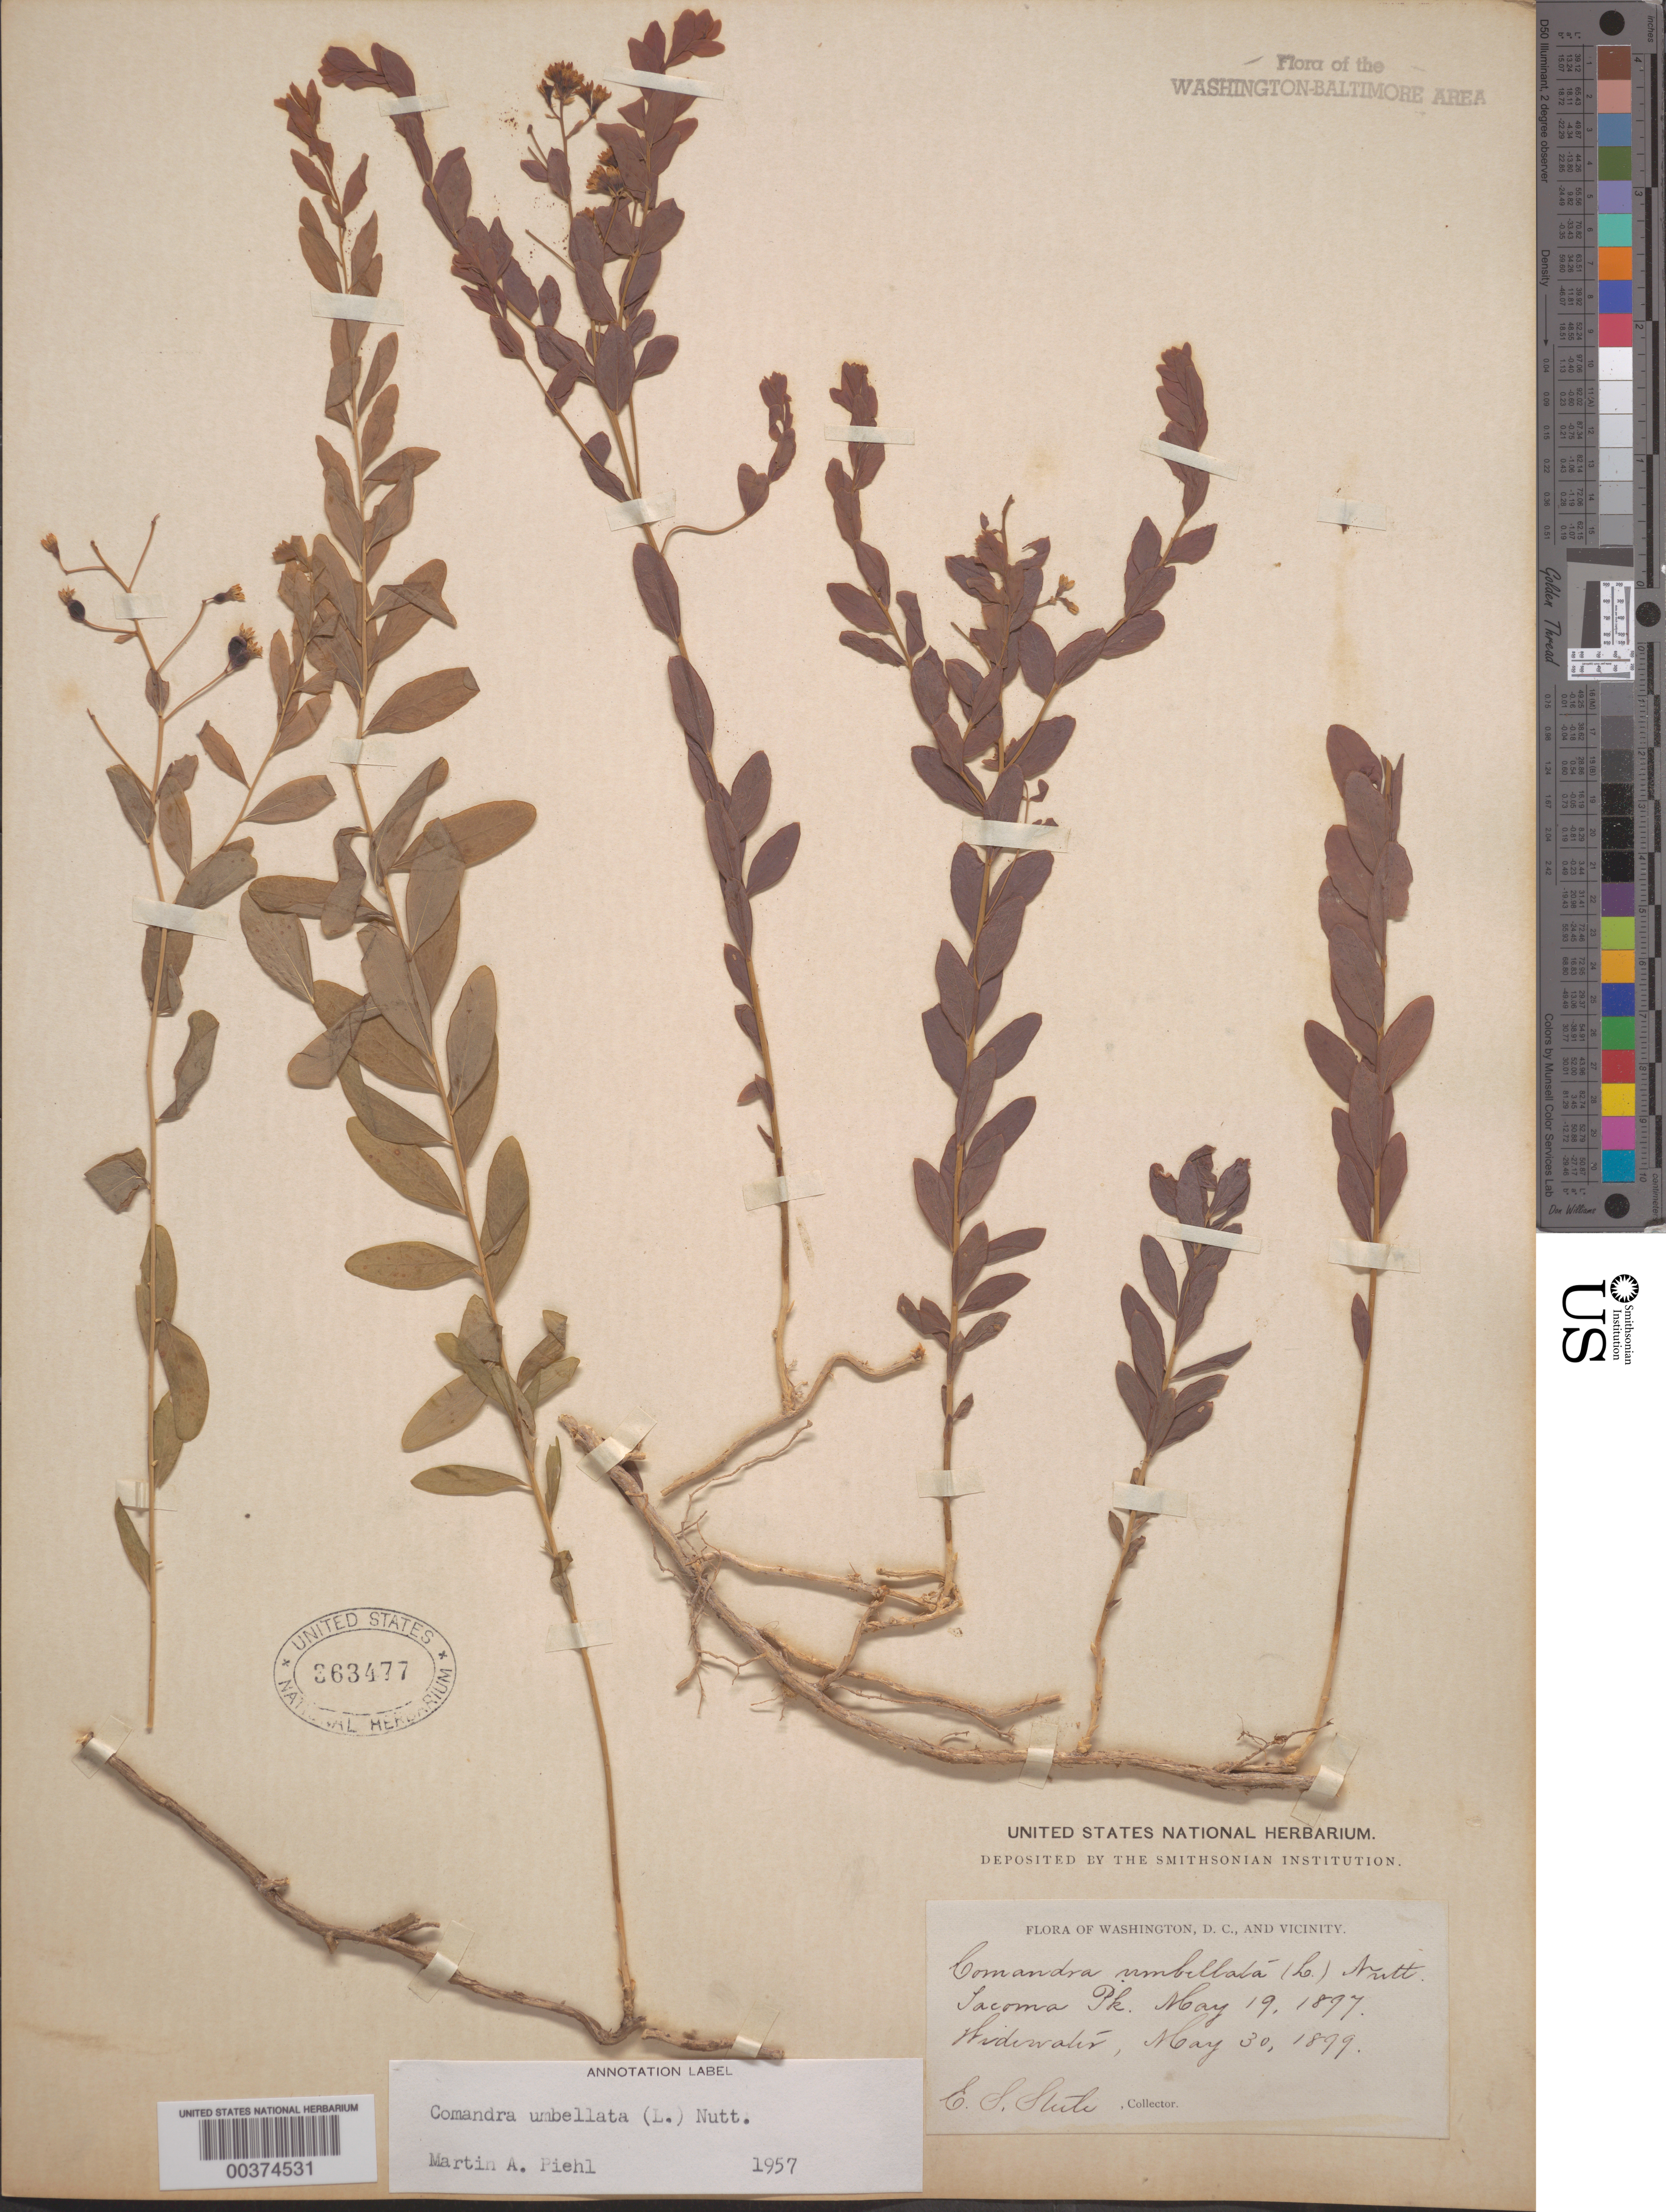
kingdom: Plantae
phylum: Tracheophyta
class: Magnoliopsida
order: Santalales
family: Comandraceae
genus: Comandra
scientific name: Comandra umbellata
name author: (L.) Nutt.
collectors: E. Steele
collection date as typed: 19 May 1897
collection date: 1897-05-19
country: United States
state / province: District of Columbia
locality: Tacoma Park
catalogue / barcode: US 363477